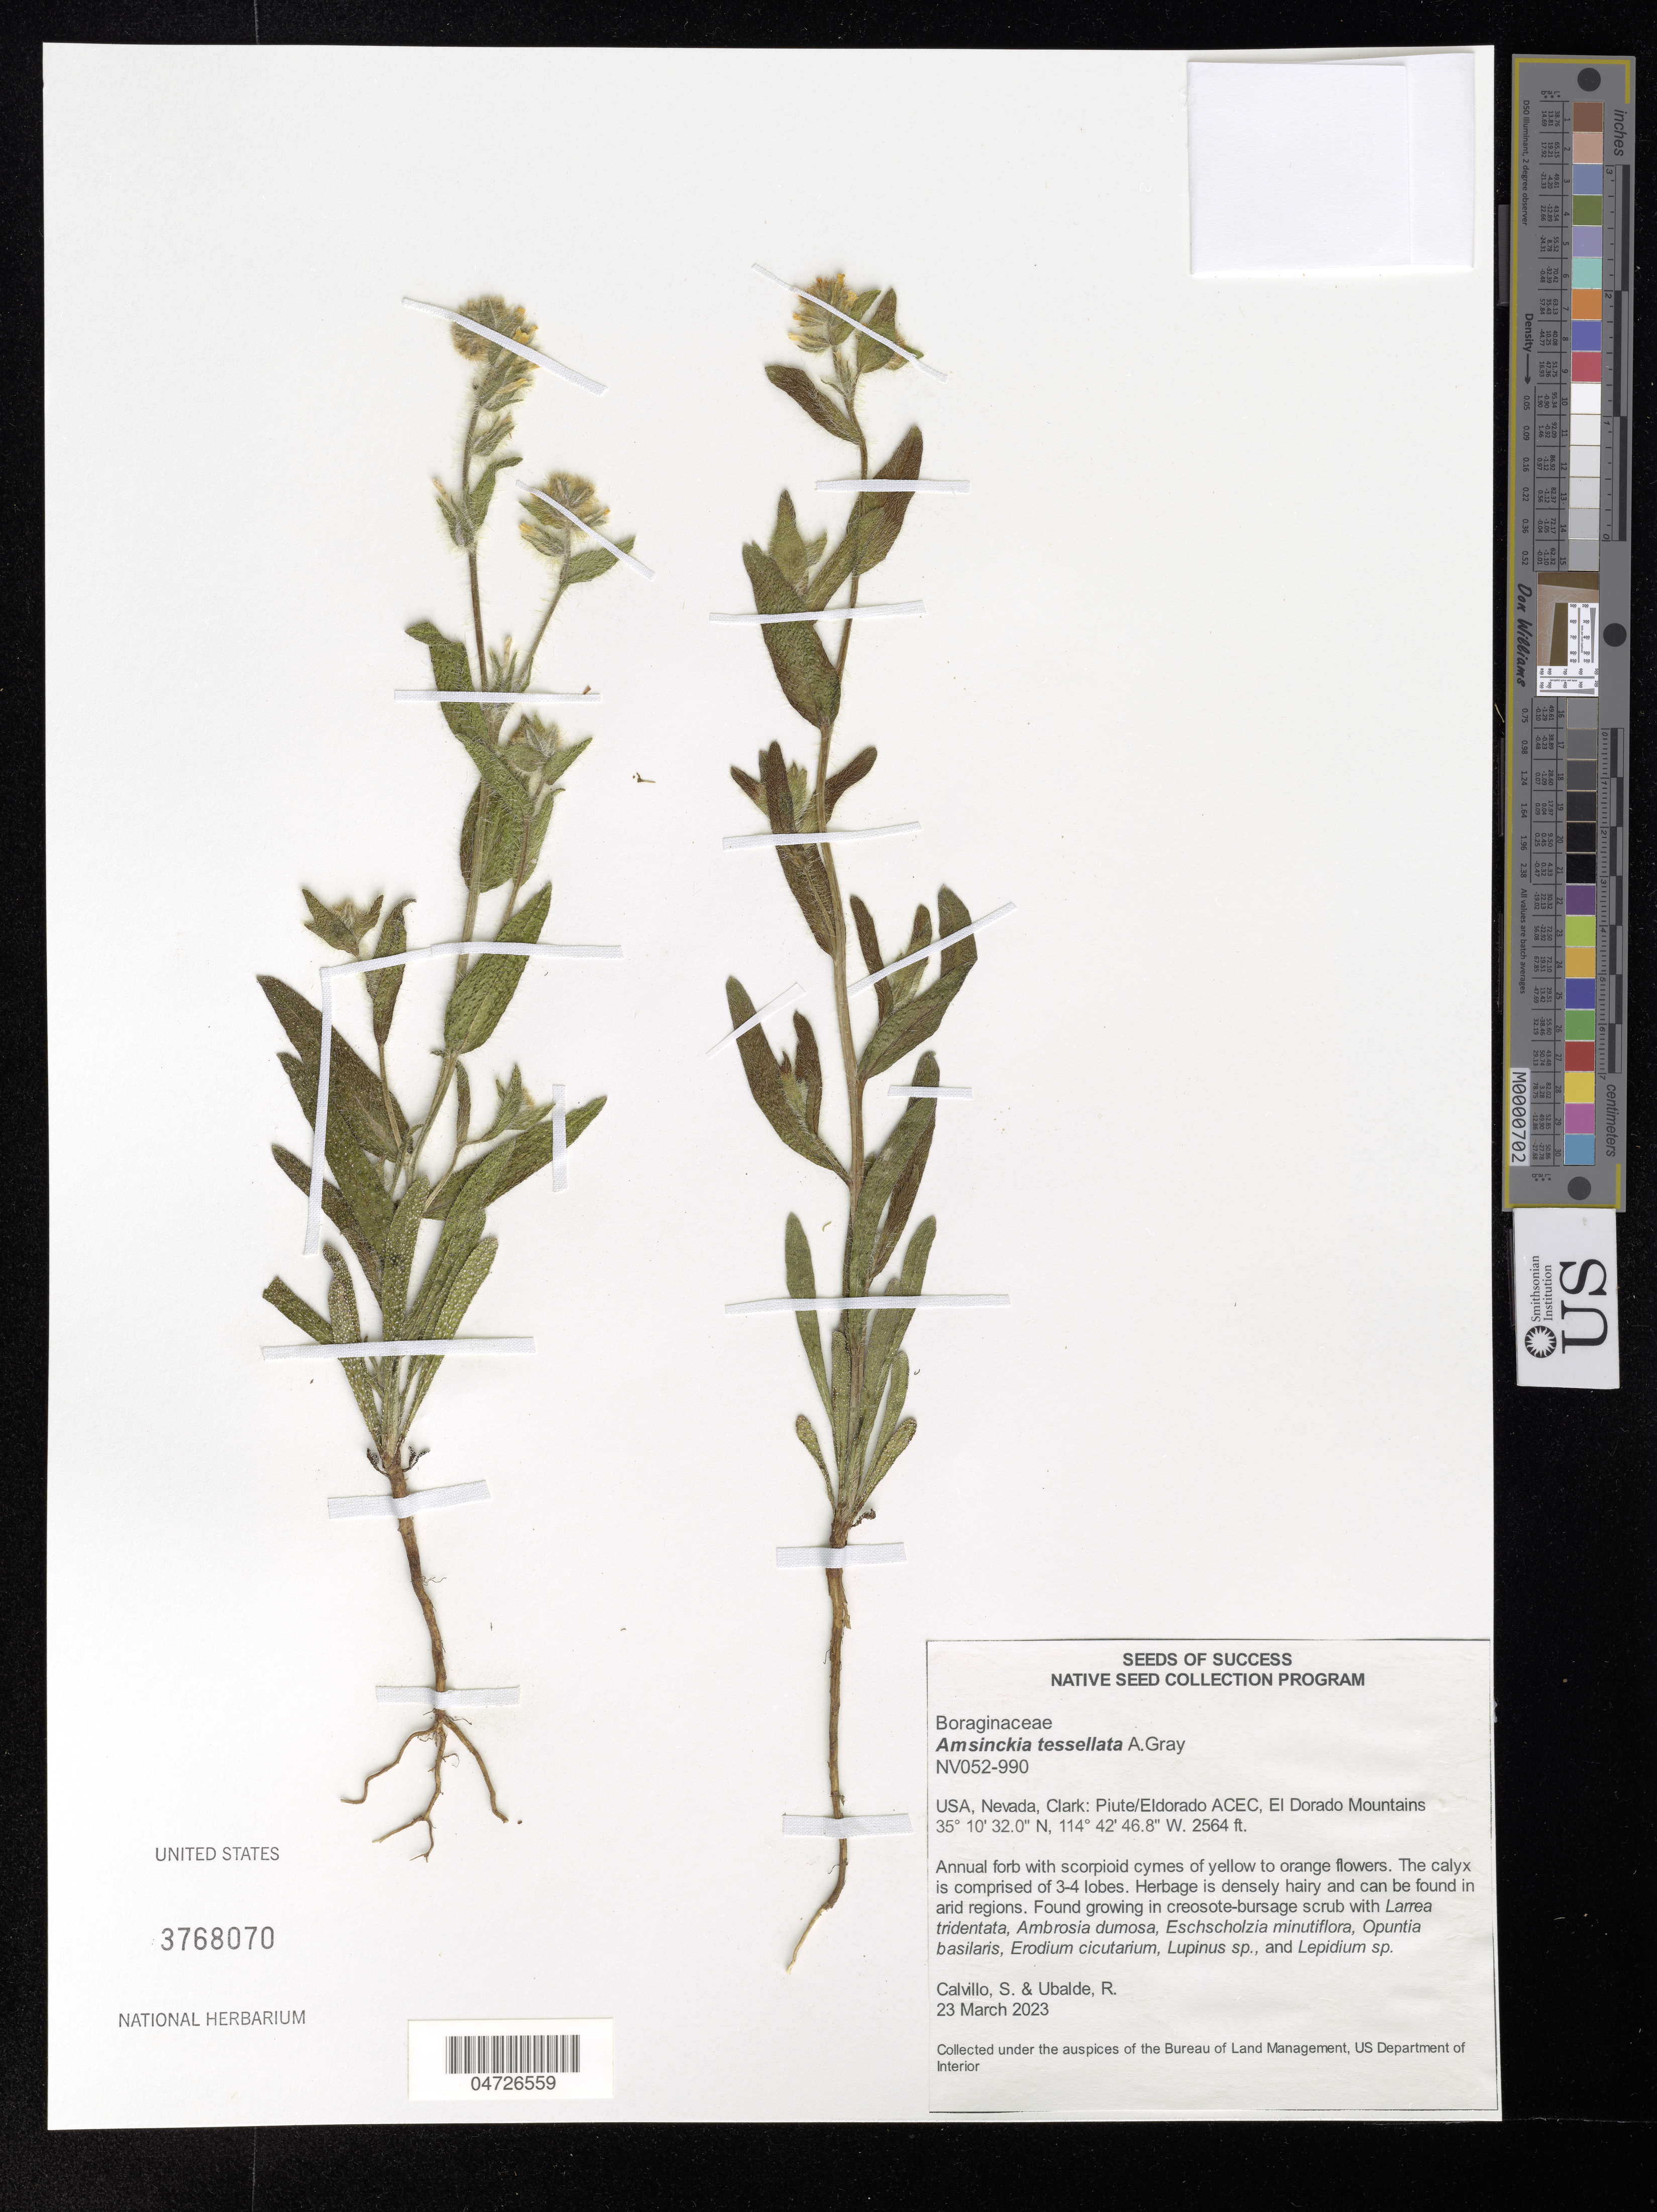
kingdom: Plantae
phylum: Tracheophyta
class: Magnoliopsida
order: Boraginales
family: Boraginaceae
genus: Amsinckia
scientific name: Amsinckia tessellata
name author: A. Gray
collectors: S. Calvillo & R. Ubalde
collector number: NV052-990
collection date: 2023-03-23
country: United States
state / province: Nevada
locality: Clark: Piute/Eldorado ACEC, El Dorado Mountains.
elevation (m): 782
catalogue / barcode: US 3768070